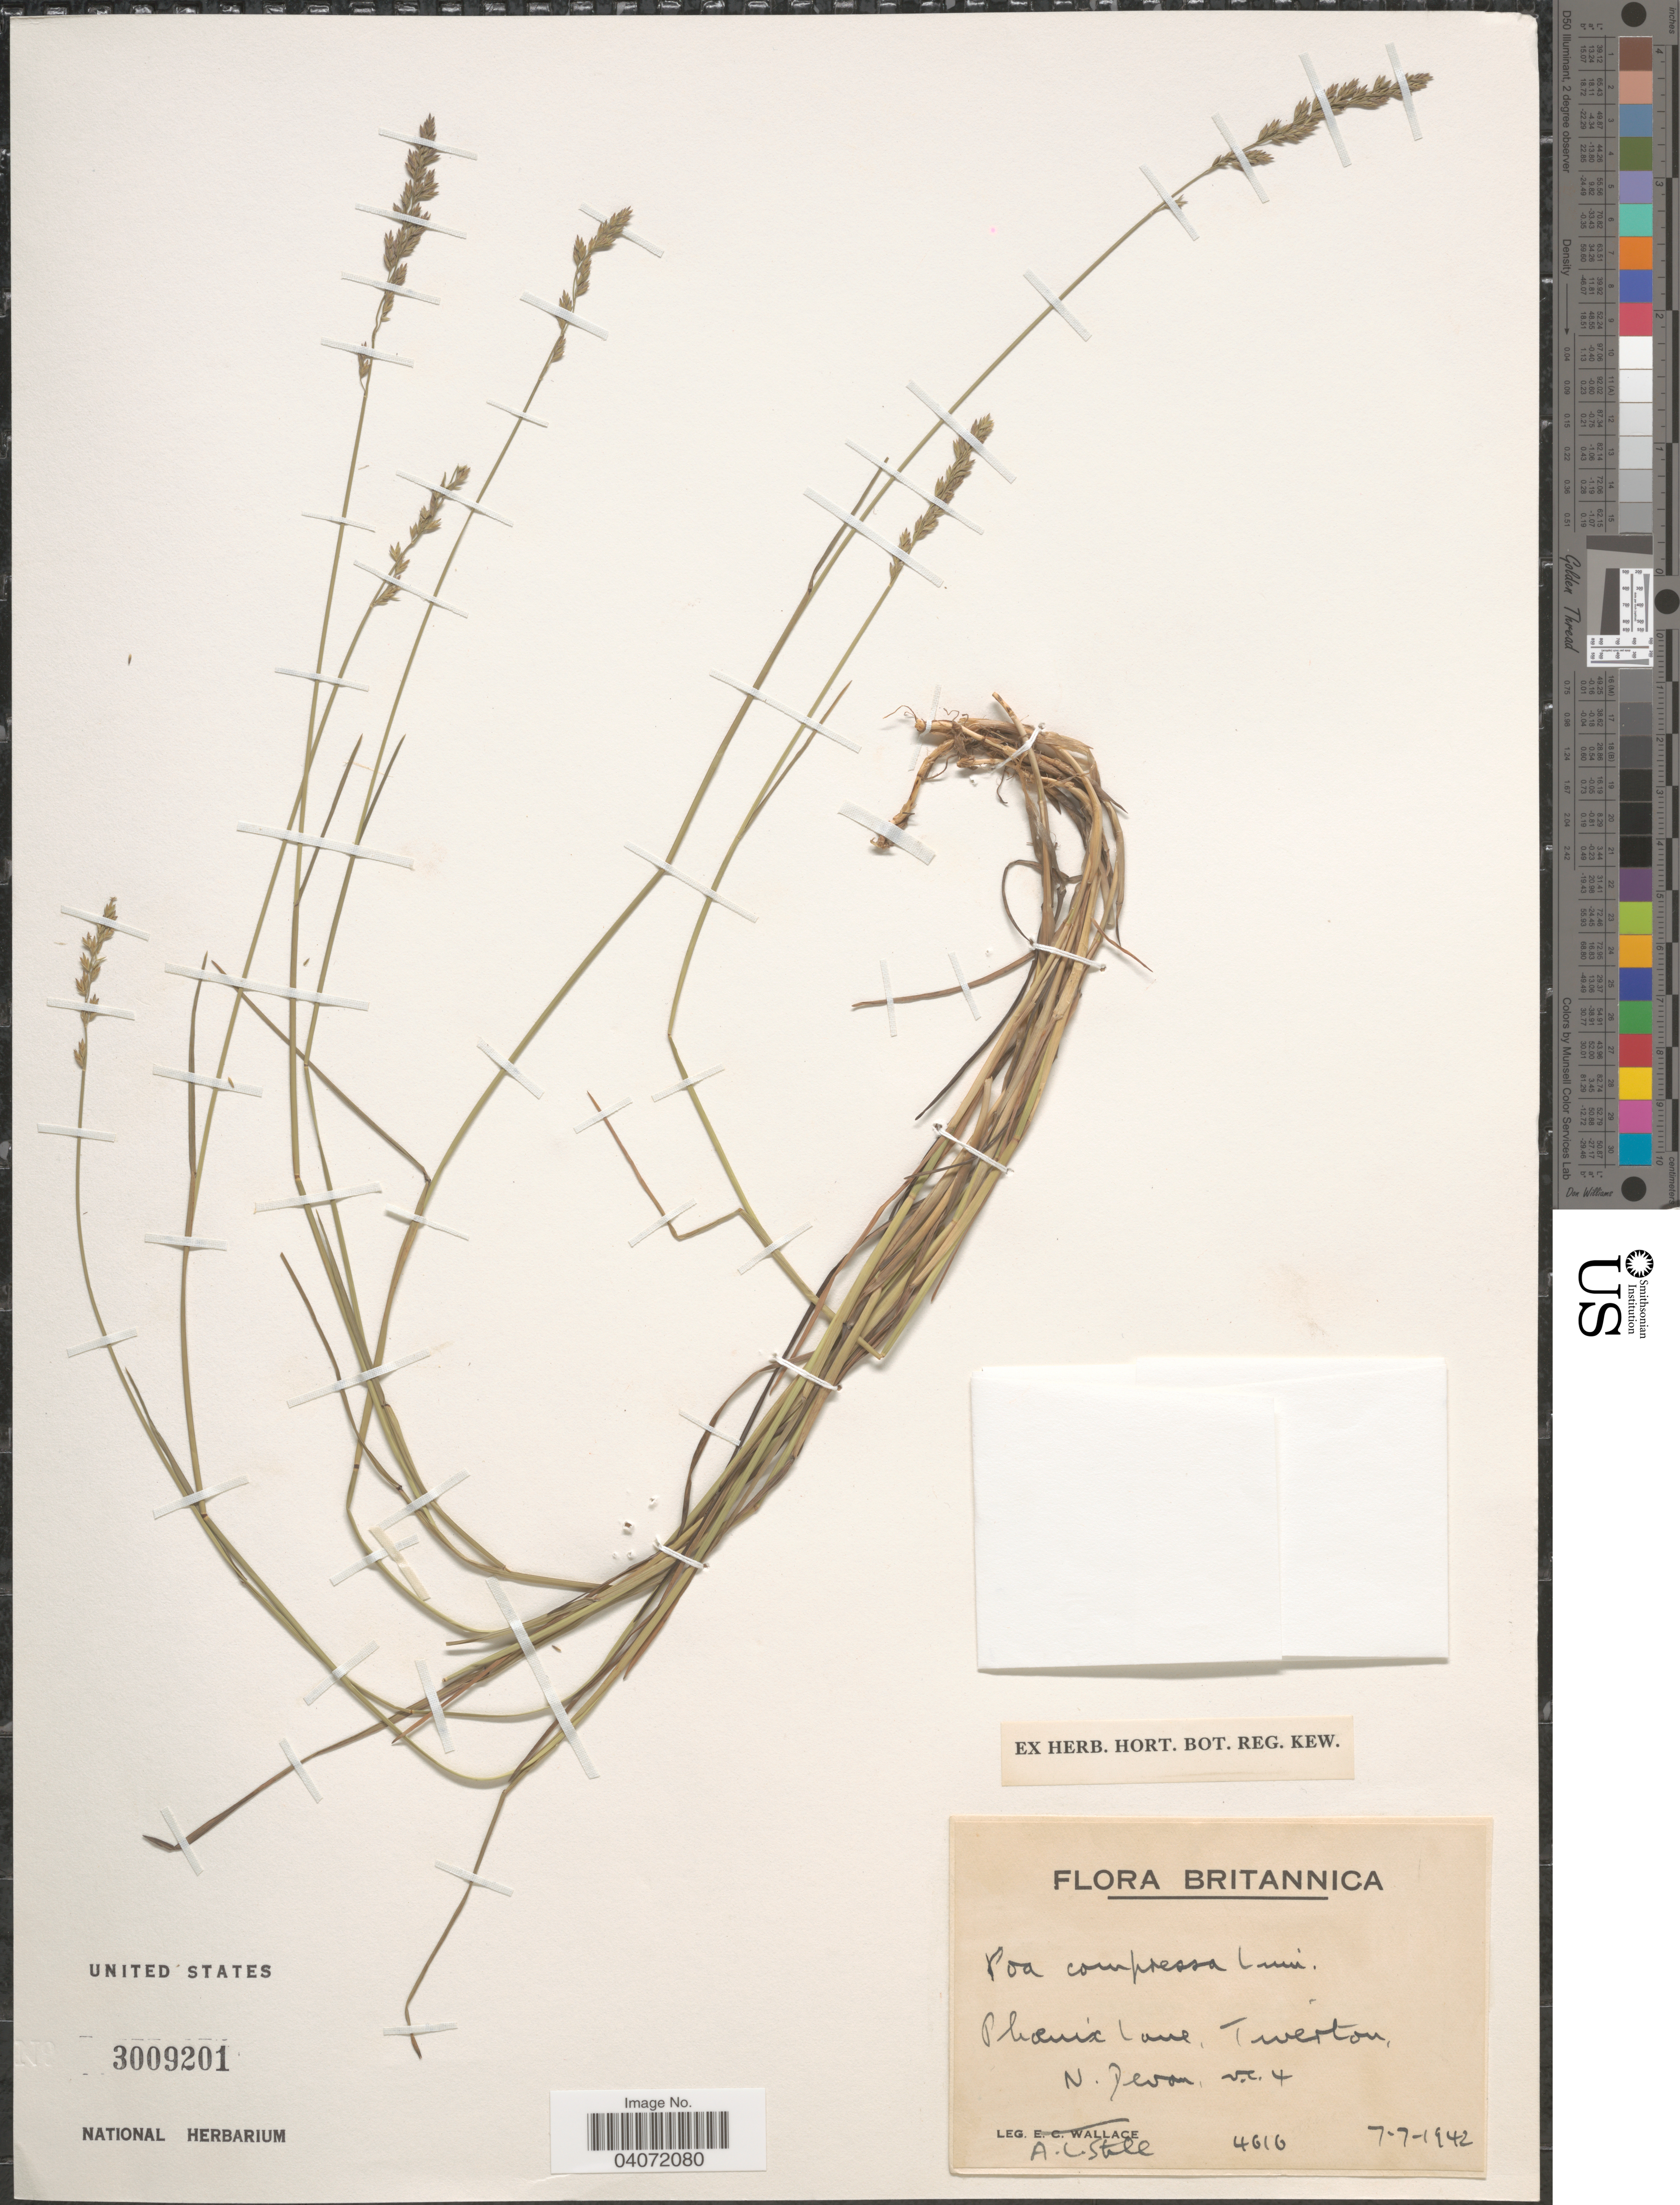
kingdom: Plantae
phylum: Tracheophyta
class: Liliopsida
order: Poales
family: Poaceae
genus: Poa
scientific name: Poa compressa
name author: L.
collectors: A. Still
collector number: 4616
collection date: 1942-07-07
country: United Kingdom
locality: Britannica. Phoenix lane, Twerton, N. Devon. V.C. 4.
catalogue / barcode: US 3009201